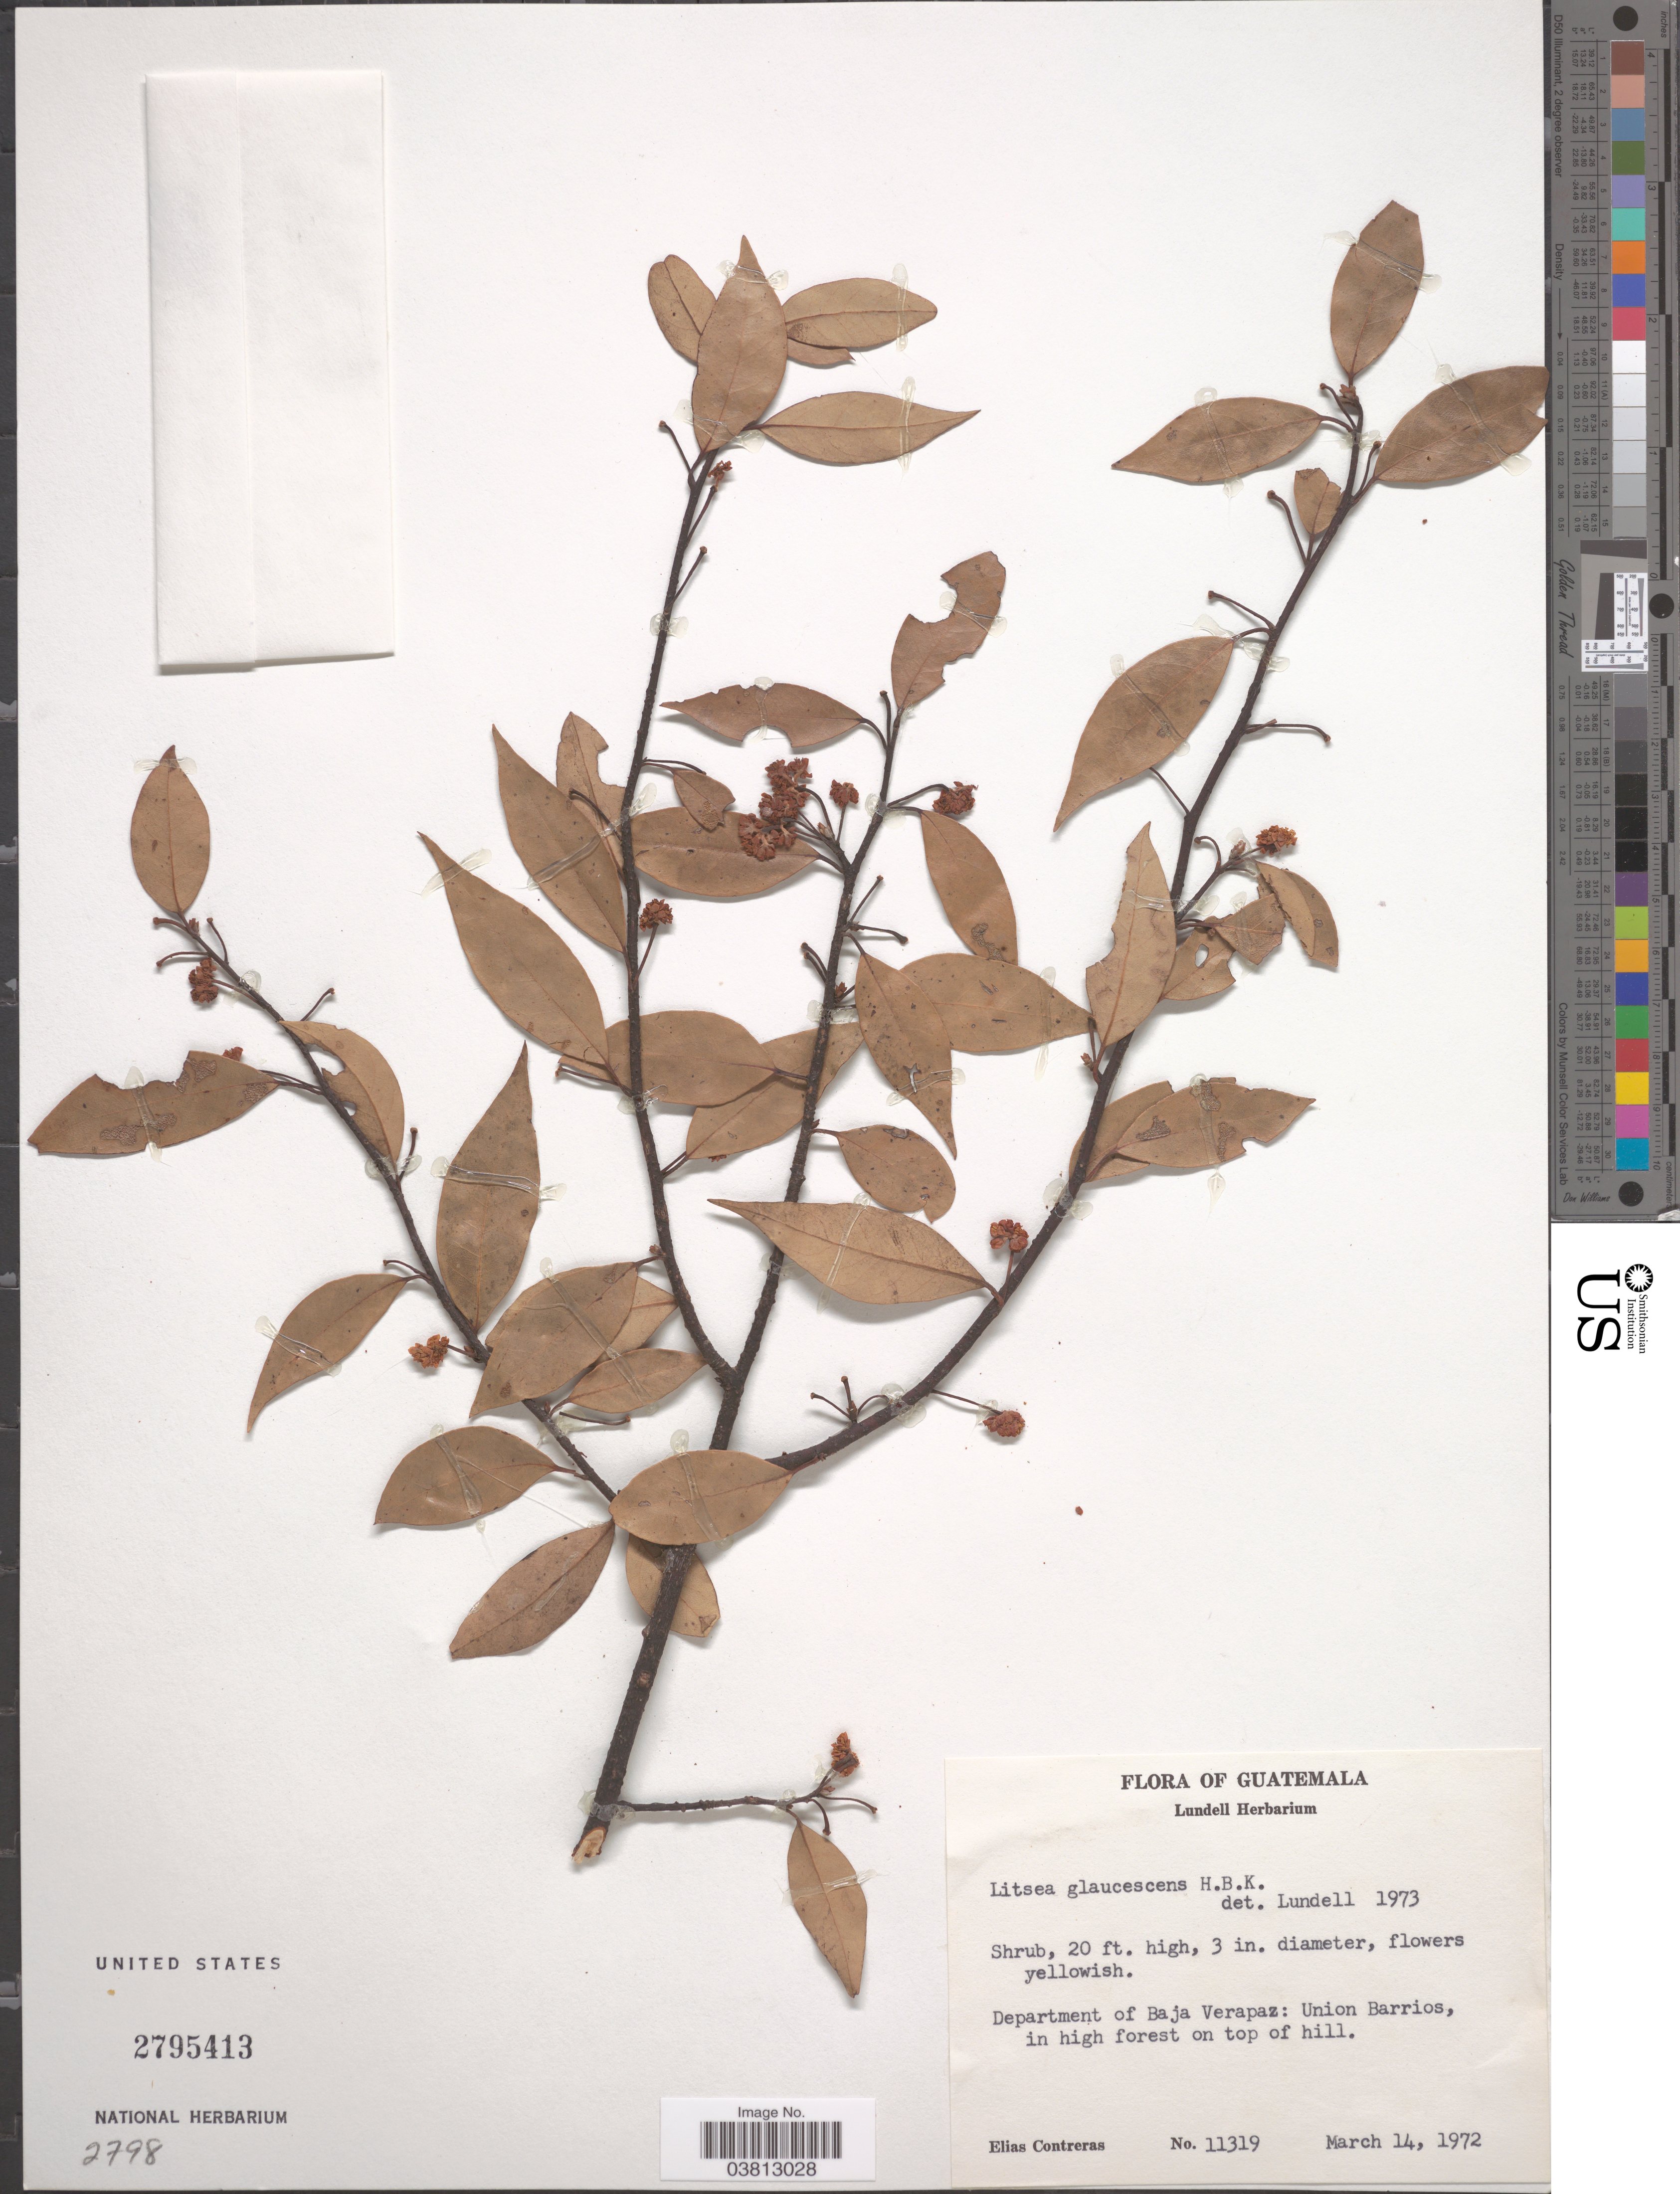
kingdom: Plantae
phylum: Tracheophyta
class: Magnoliopsida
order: Laurales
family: Lauraceae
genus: Litsea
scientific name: Litsea glaucescens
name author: Kunth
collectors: E. Contreras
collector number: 11319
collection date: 1972-03-14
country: Guatemala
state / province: Baja Verapaz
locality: Department of Baja Verapaz: Union Barrios, in high forest on top of hill.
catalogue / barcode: US 2795413